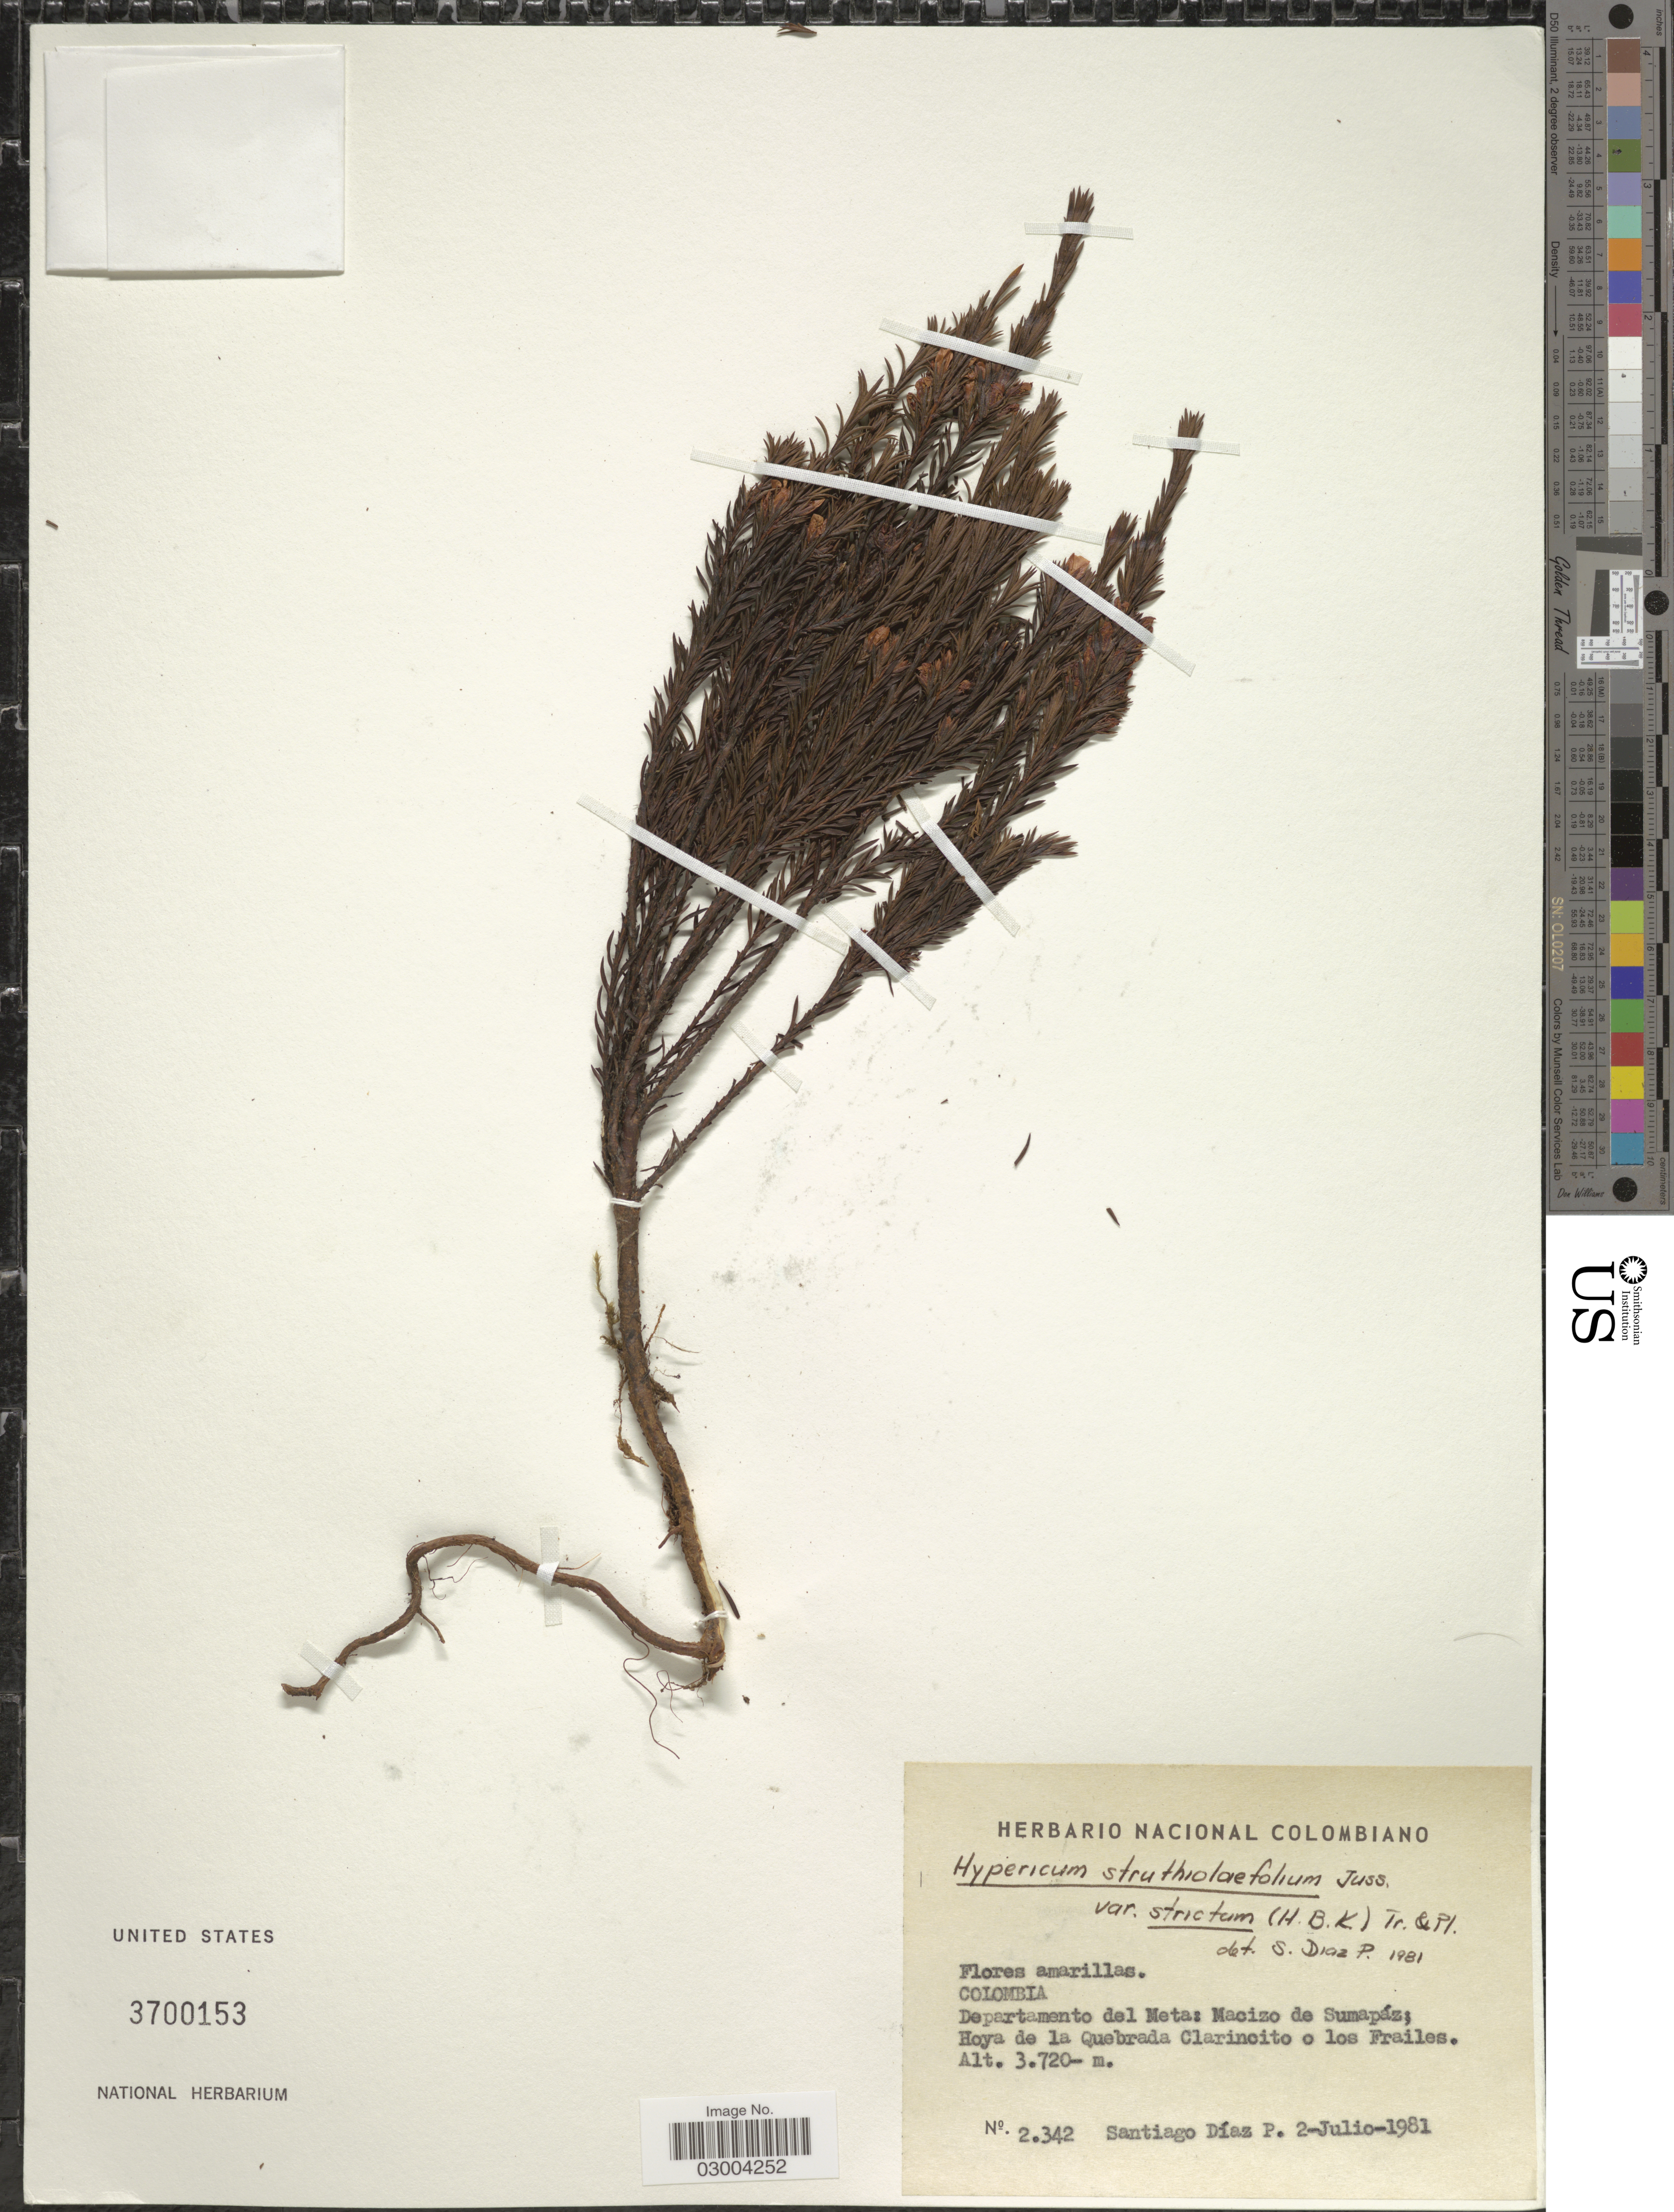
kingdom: Plantae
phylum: Tracheophyta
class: Magnoliopsida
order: Malpighiales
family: Hypericaceae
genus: Hypericum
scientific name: Hypericum strictum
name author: Kunth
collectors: S. Diaz P.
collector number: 2342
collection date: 1981-07-02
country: Colombia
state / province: Meta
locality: Departamento del Meta: Macizo de Sumapáz; Hoya de la Quebrada Clarincito o los Frailes.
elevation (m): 3720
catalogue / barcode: US 3700153